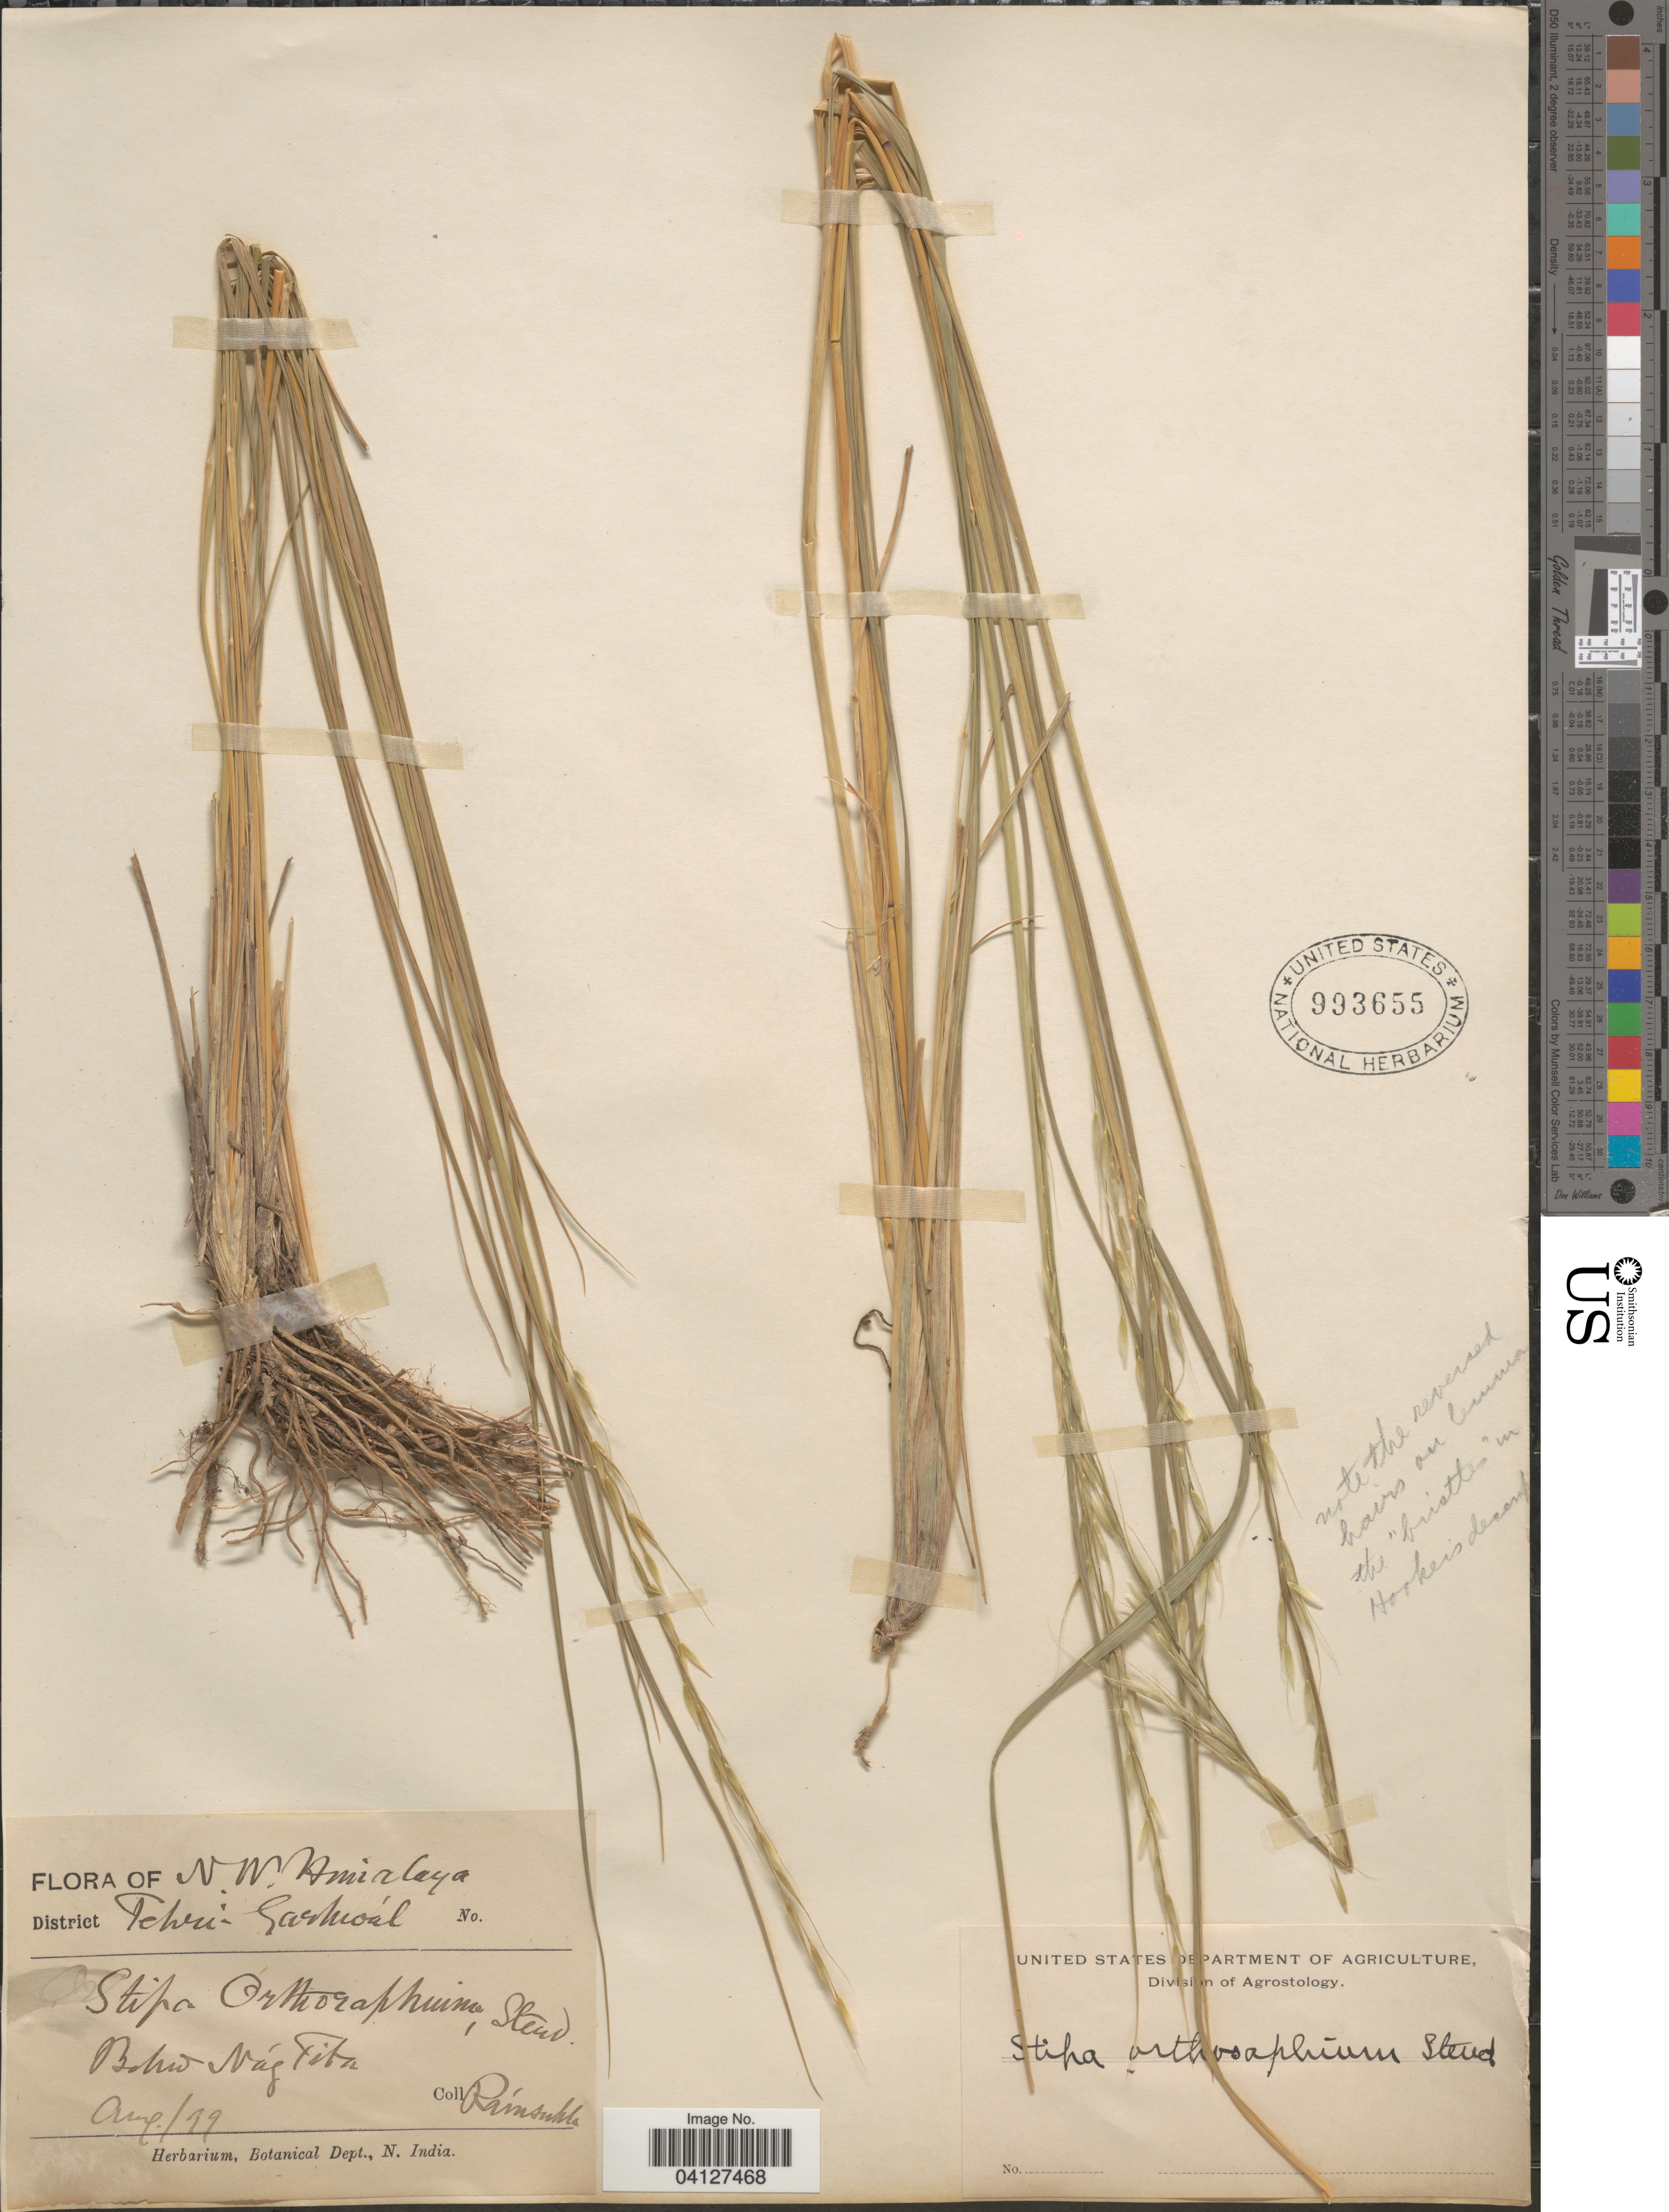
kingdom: Plantae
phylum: Tracheophyta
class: Liliopsida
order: Poales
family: Poaceae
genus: Stipa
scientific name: Stipa orthoraphium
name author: Steud.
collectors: Rainsukla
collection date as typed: Transcribed d/m/y: /8/99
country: India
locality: N.W. Himalaya. District Tehri. Garhwál.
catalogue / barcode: US 993655